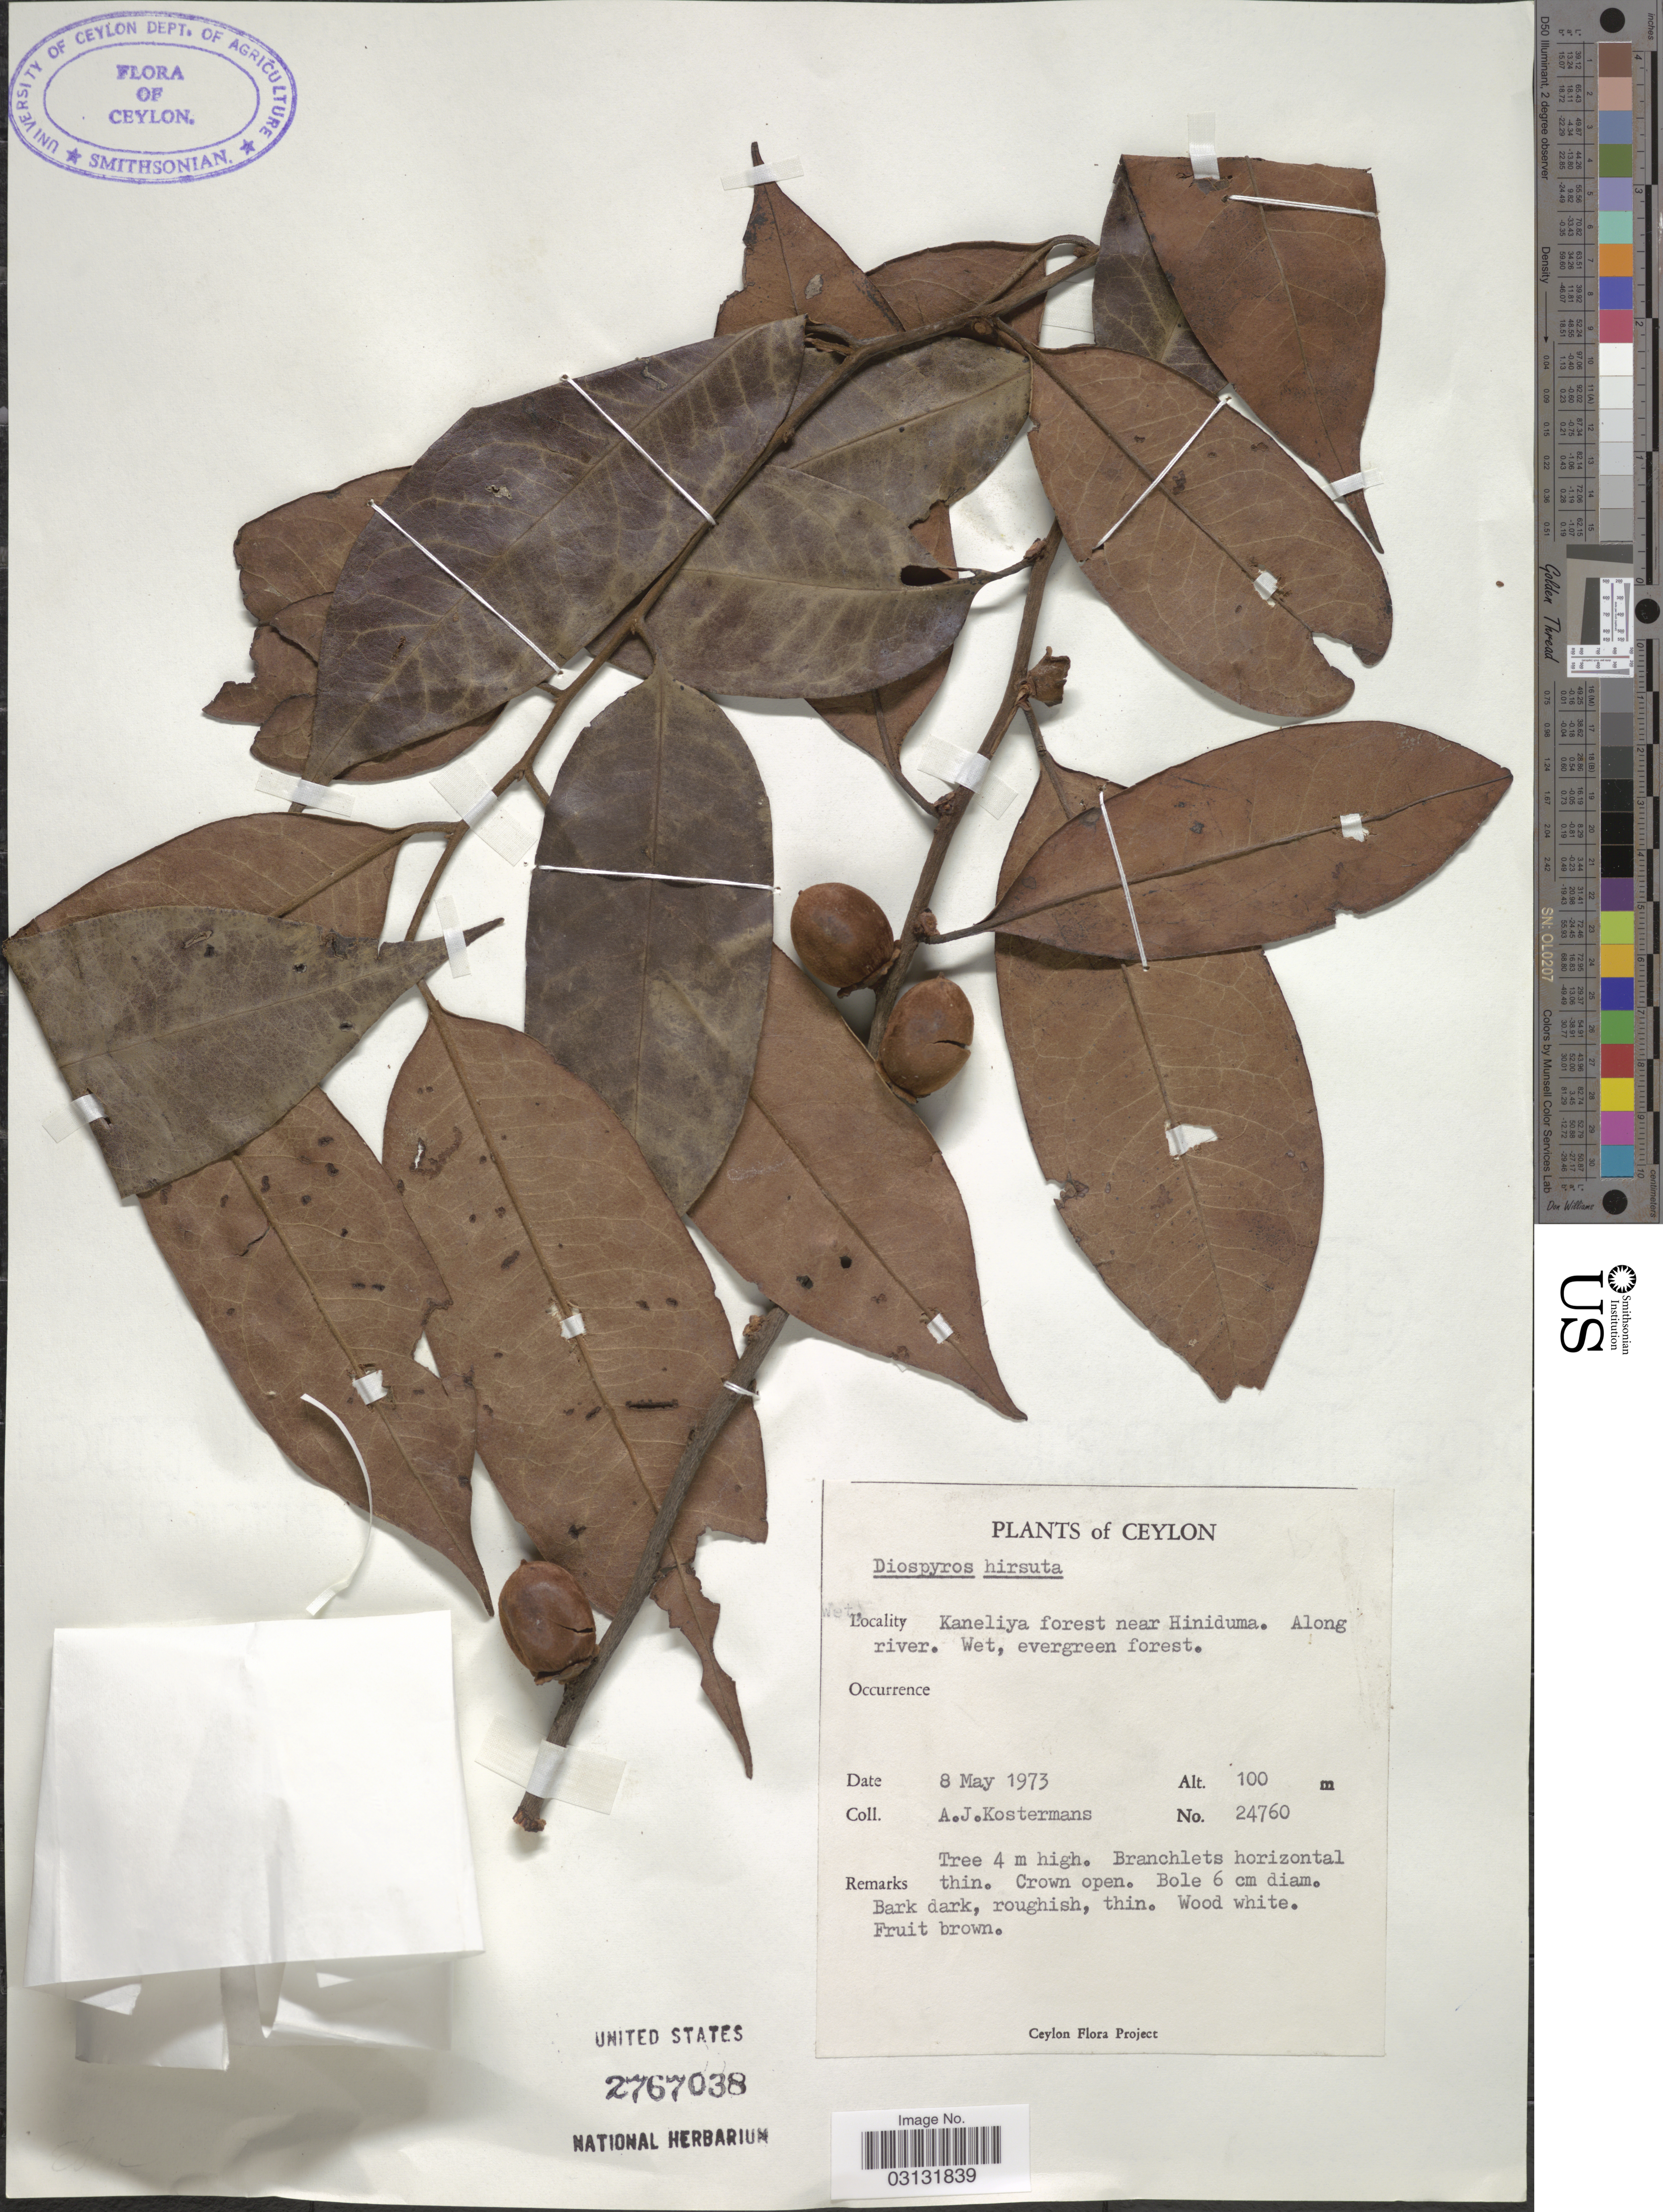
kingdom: Plantae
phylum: Tracheophyta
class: Magnoliopsida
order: Ericales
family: Ebenaceae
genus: Diospyros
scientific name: Diospyros hirsuta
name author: L. f.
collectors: A. J. G. Kostermans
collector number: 24760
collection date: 1973-05-08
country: Sri Lanka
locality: Ceylon. Kaneliya forest near Hiniduma. Along river.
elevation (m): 100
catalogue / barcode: US 2767038